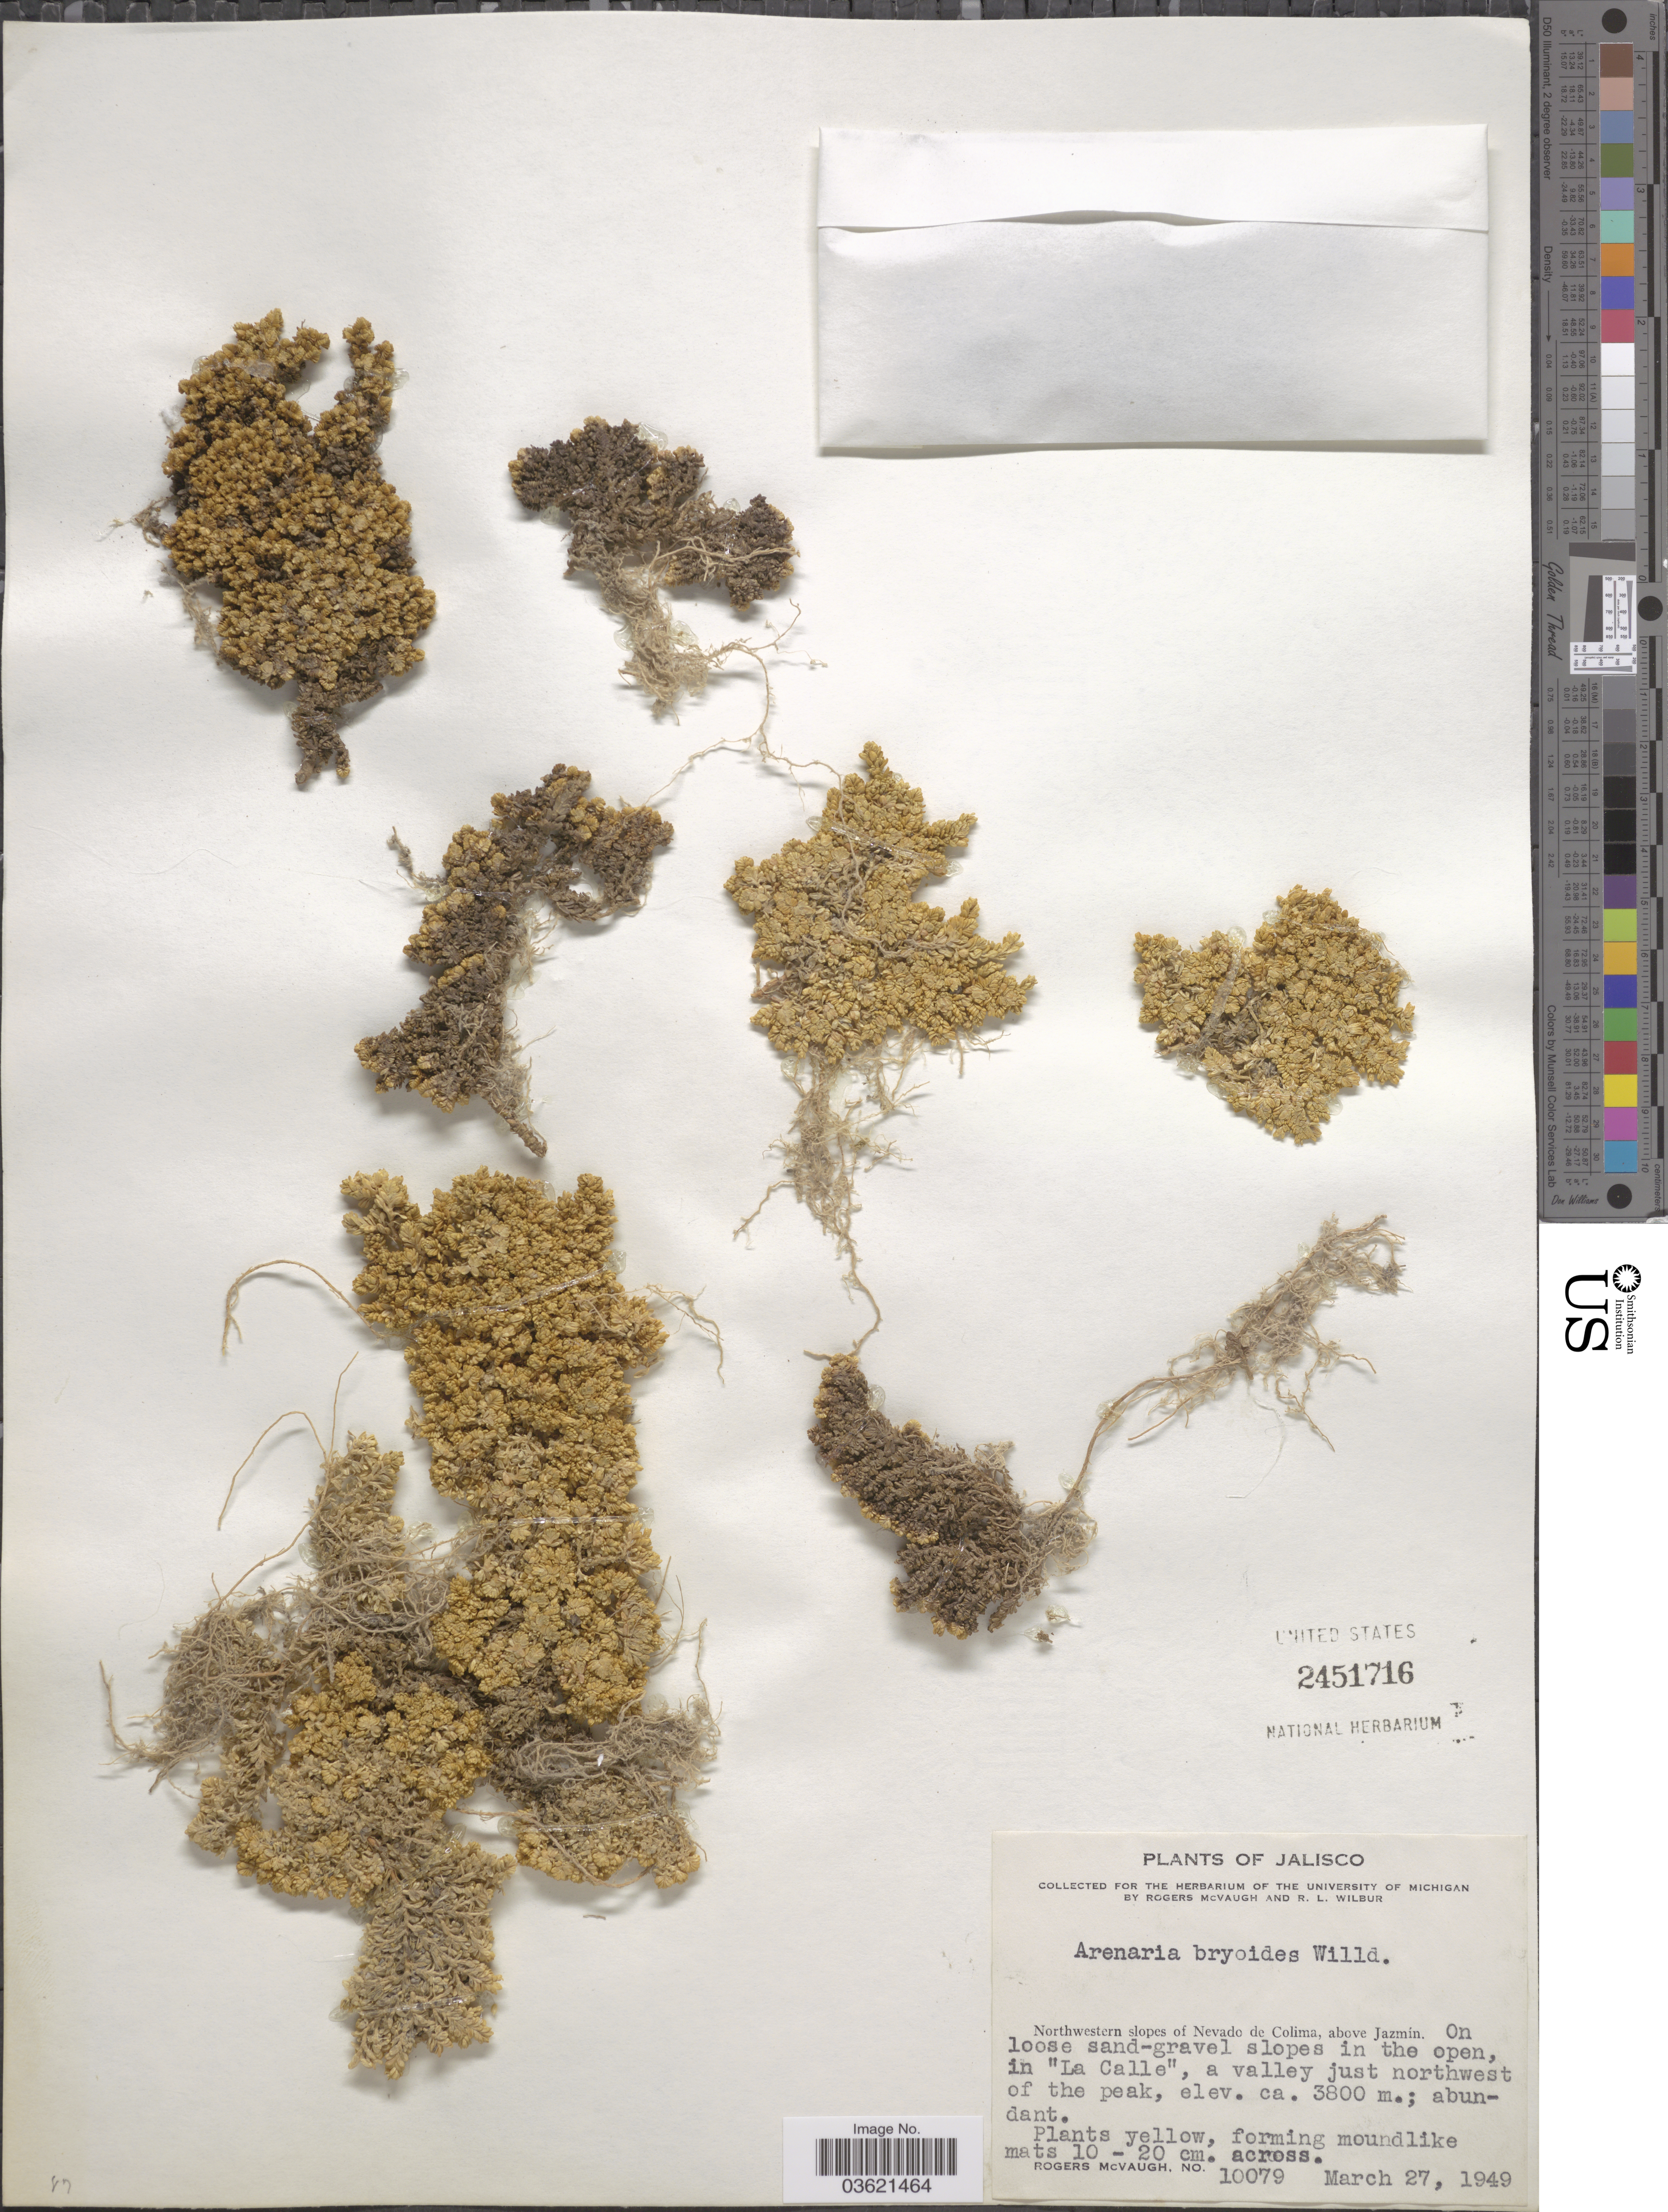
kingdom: Plantae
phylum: Tracheophyta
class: Magnoliopsida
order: Caryophyllales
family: Caryophyllaceae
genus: Arenaria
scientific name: Arenaria bryoides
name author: Willd. ex D.F.K. Schltdl.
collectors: R. McVaugh & R. L. Wilbur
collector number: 10079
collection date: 1949-03-27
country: Mexico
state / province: Jalisco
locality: Northwestern slopes of Nevado de Colima, above Jazmín. In "La Calle", a valley just northwest of the peak.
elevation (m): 3800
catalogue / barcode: US 2451716